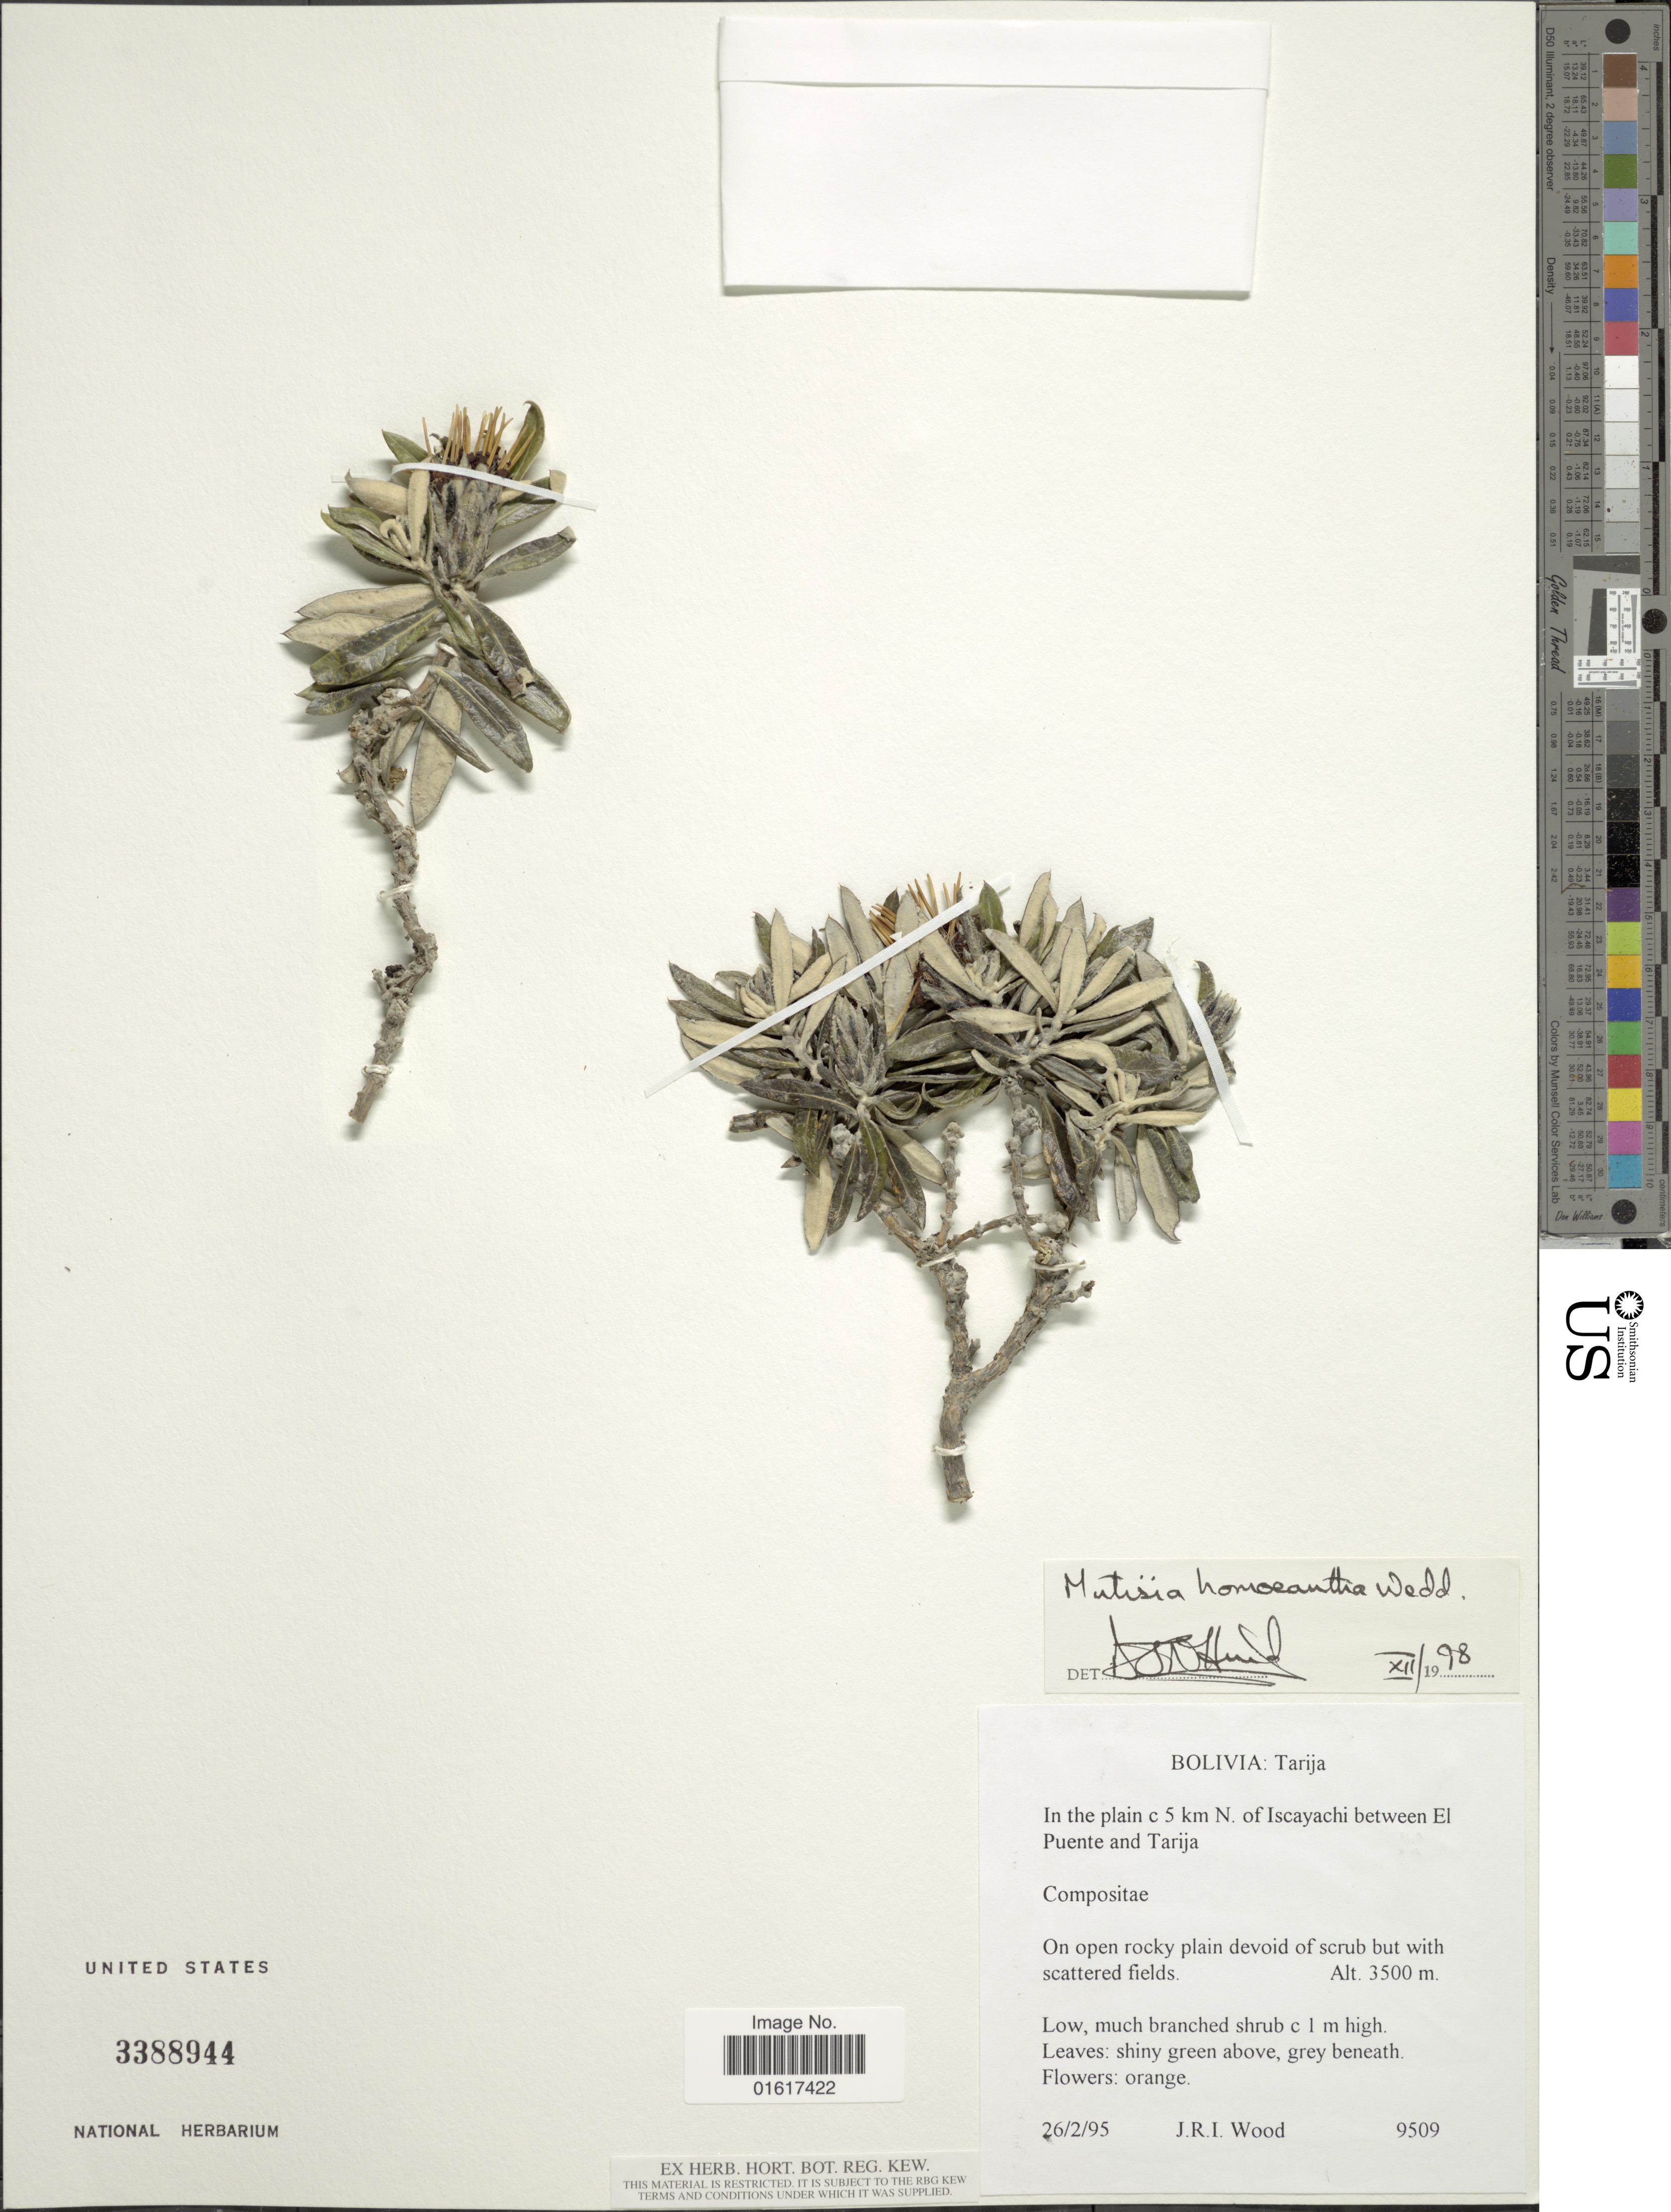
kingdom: Plantae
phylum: Tracheophyta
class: Magnoliopsida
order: Asterales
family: Asteraceae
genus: Mutisia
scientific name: Mutisia homoeantha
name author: Wedd.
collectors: J. R. I. Wood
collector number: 9509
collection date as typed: Transcribed d/m/y: 26/2/95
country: Bolivia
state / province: Tarija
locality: In the plain c 5 km N. of Iscayachi between El Puente and Tarija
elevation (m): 3500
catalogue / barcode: US 3388944